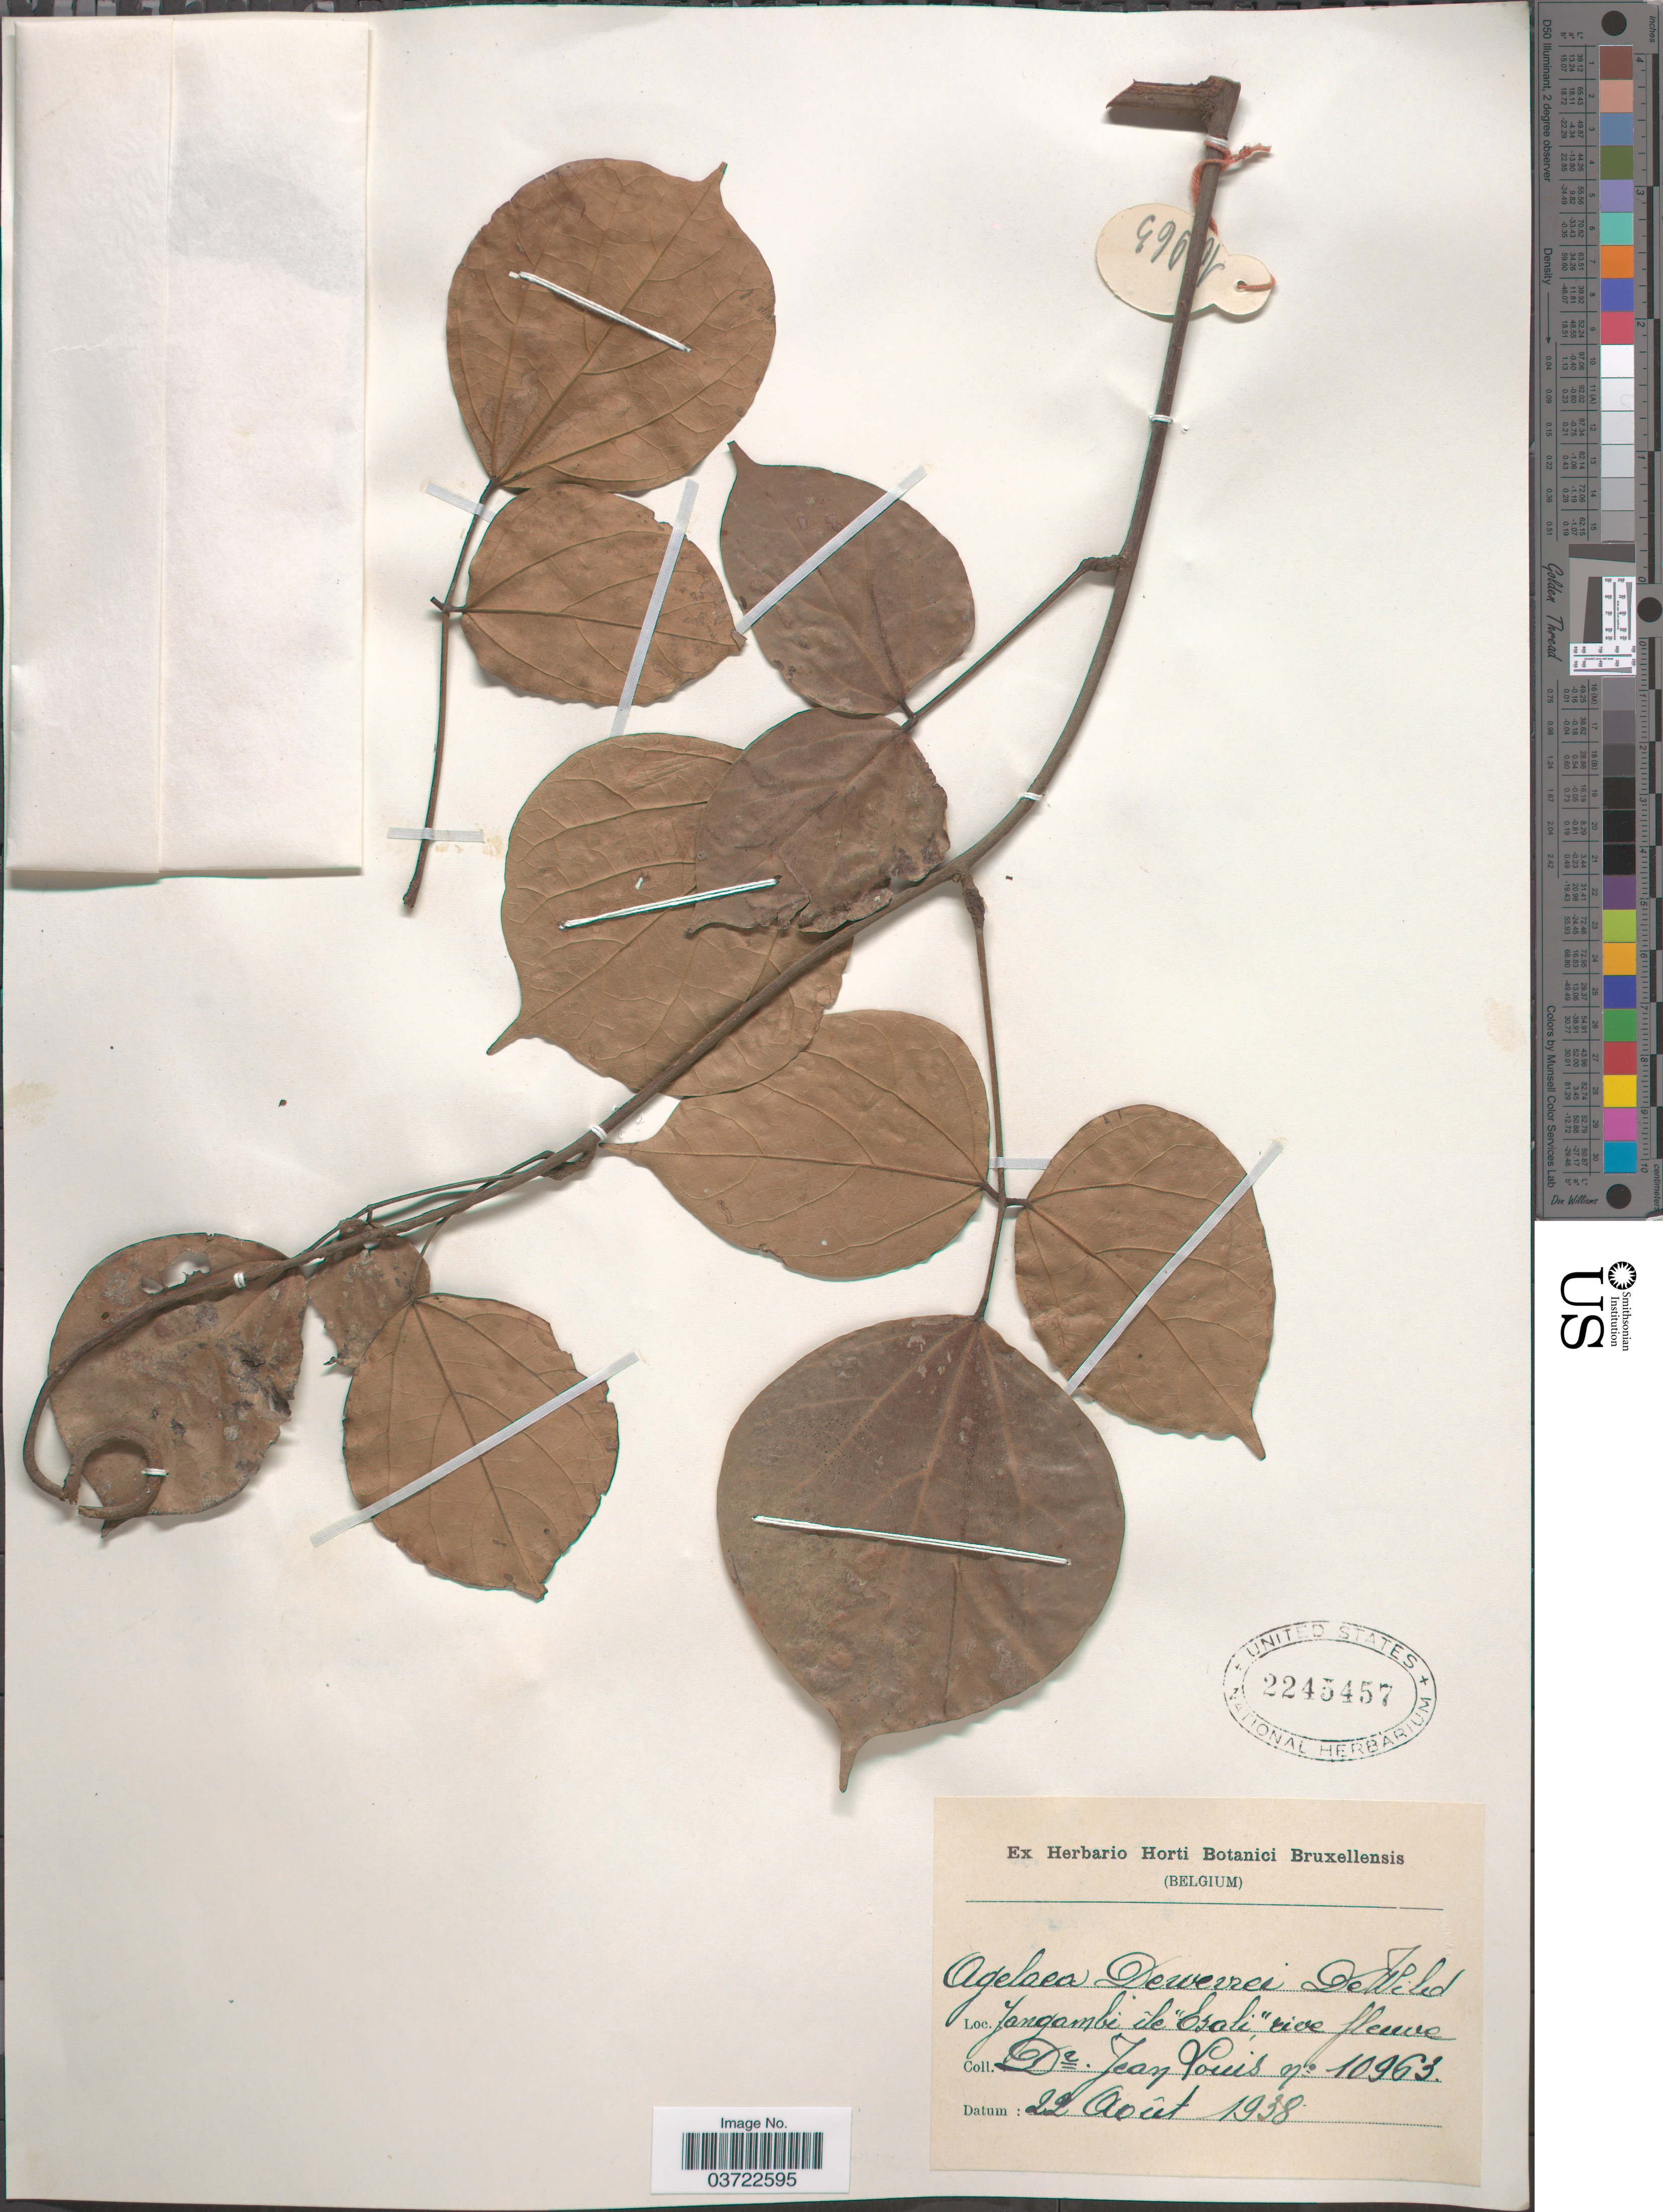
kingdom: Plantae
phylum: Tracheophyta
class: Magnoliopsida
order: Oxalidales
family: Connaraceae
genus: Agelaea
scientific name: Agelaea pentagyna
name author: (Lam.) Baill.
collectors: J. Louis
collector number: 10963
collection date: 1938-08-22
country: Congo, Democratic Republic of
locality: Yangambi île "Esali", rive fleuve.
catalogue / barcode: US 2245457